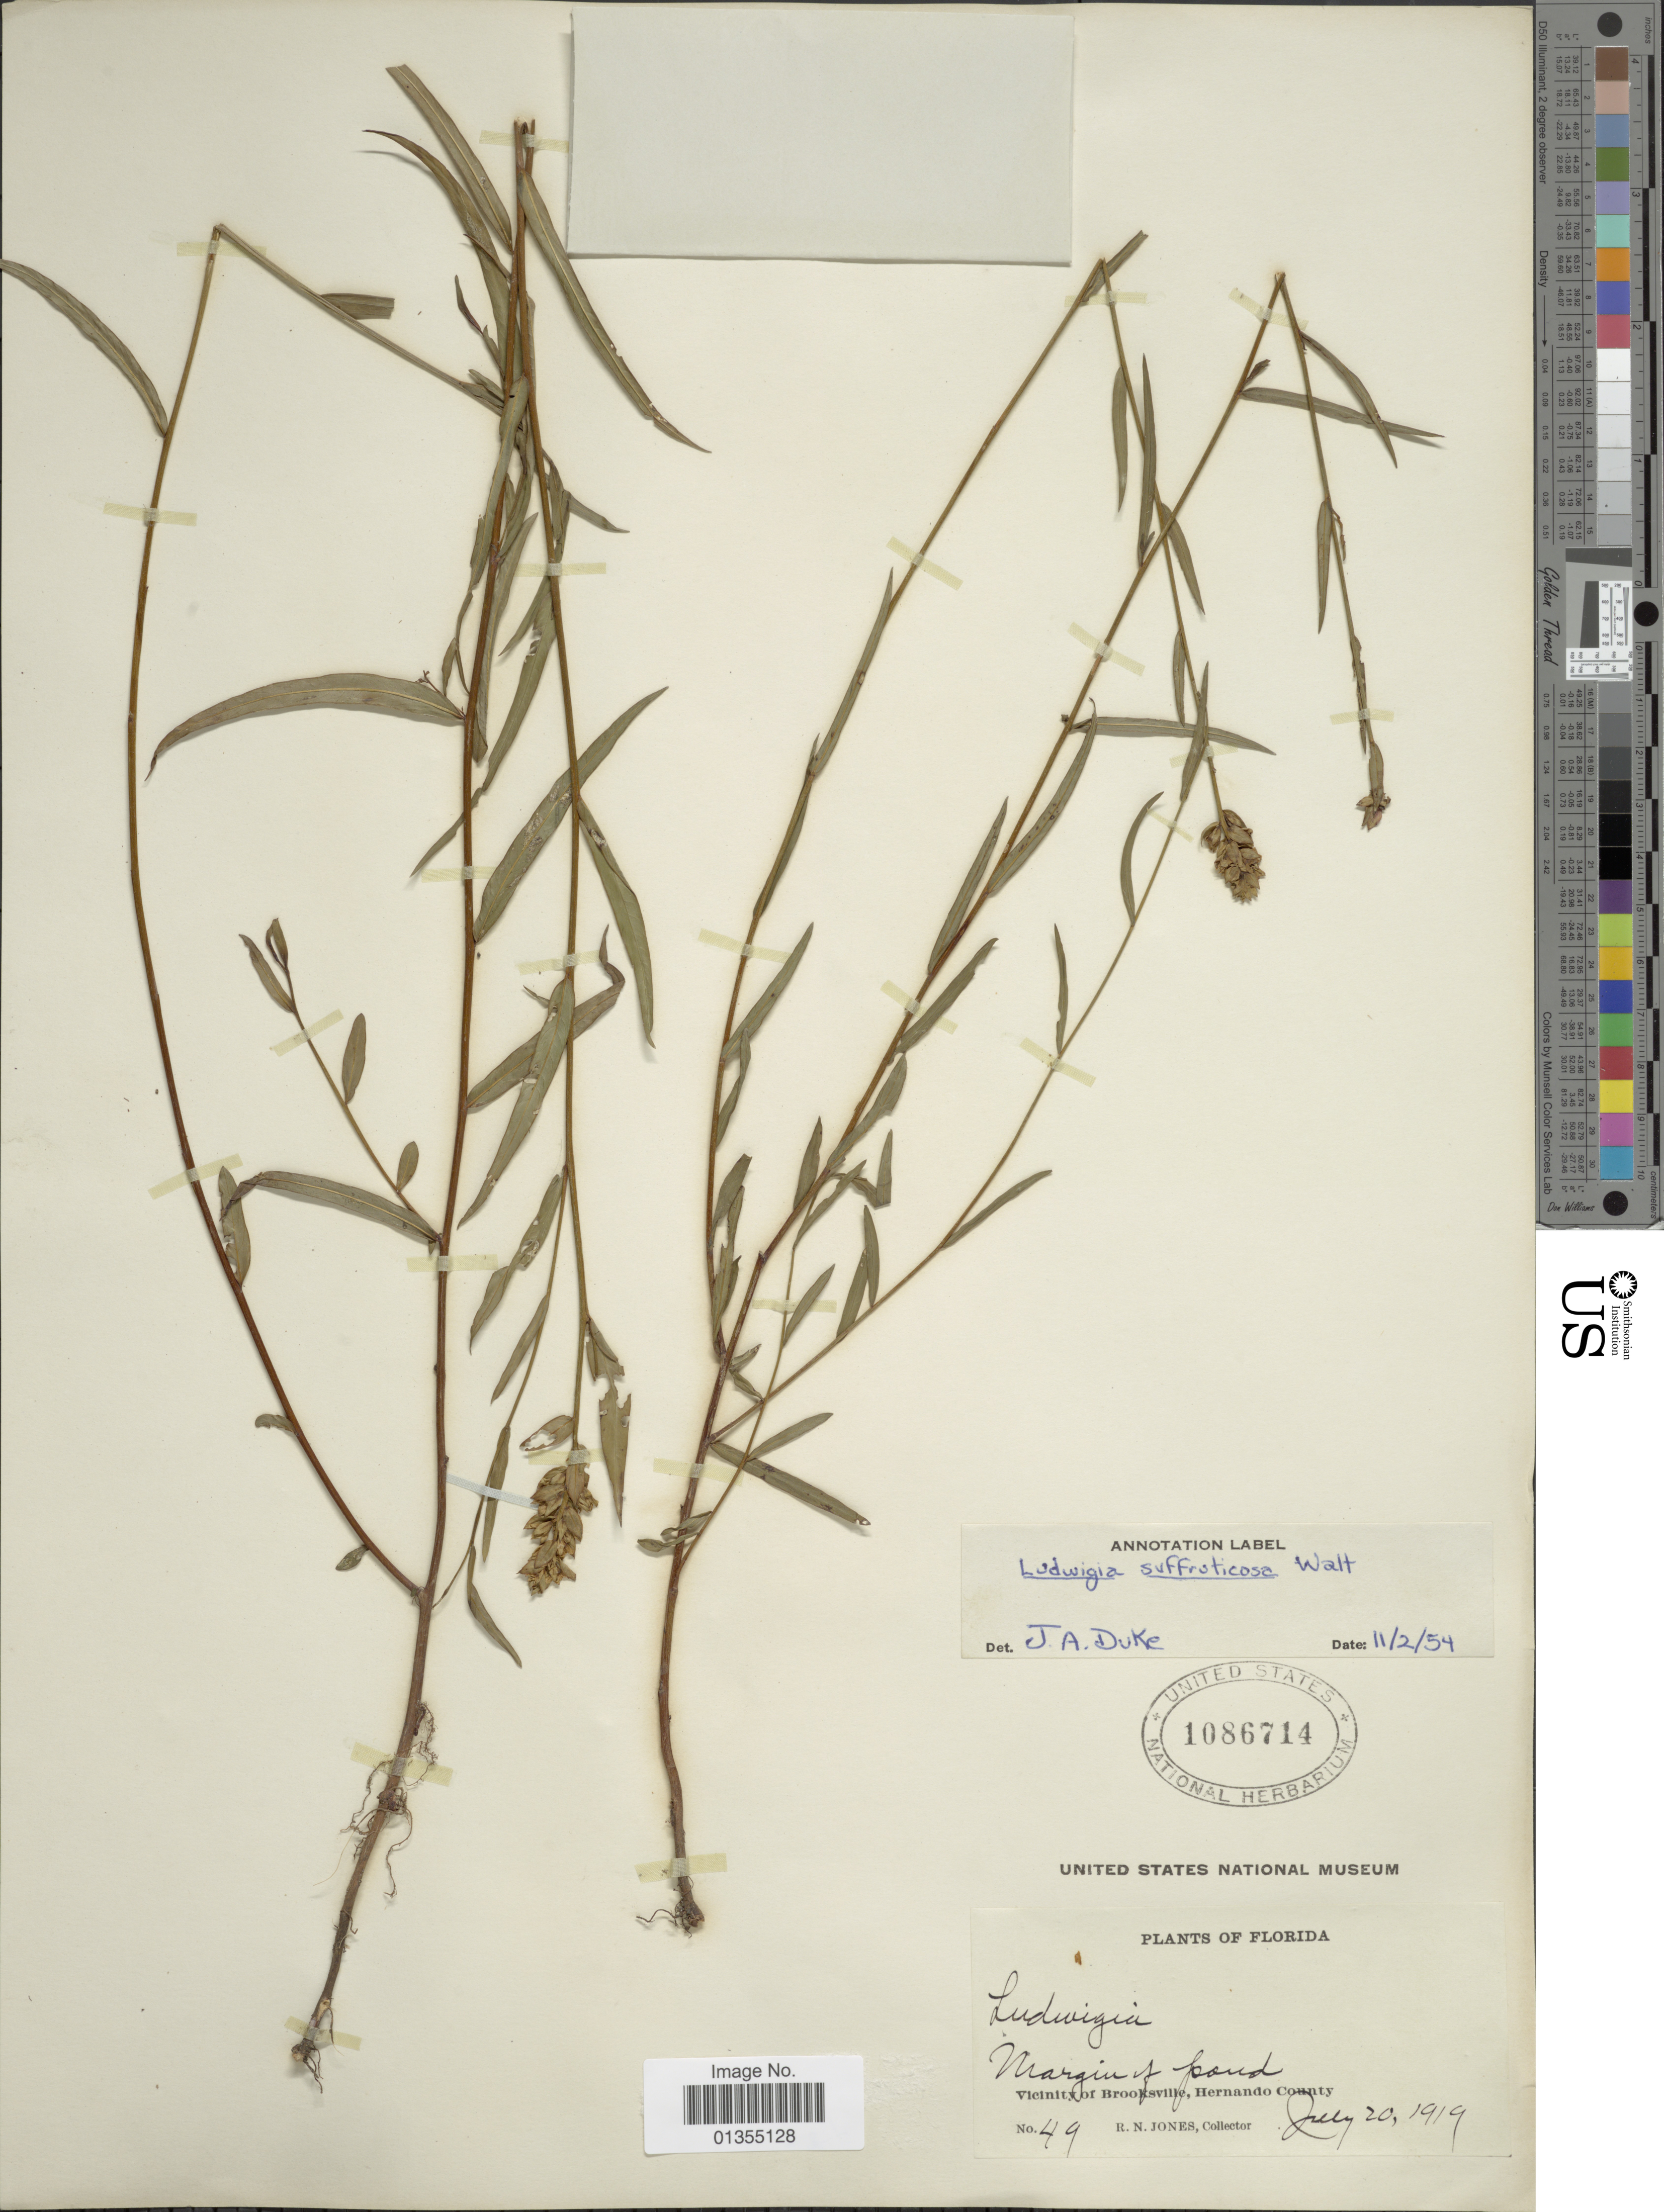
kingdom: Plantae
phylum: Tracheophyta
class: Magnoliopsida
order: Myrtales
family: Onagraceae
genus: Ludwigia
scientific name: Ludwigia suffruticosa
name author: Walter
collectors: R. N. Jones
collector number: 49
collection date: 1919-07-20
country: United States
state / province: Florida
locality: Vicinity of Brooksville, Hernando County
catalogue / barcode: US 1086714